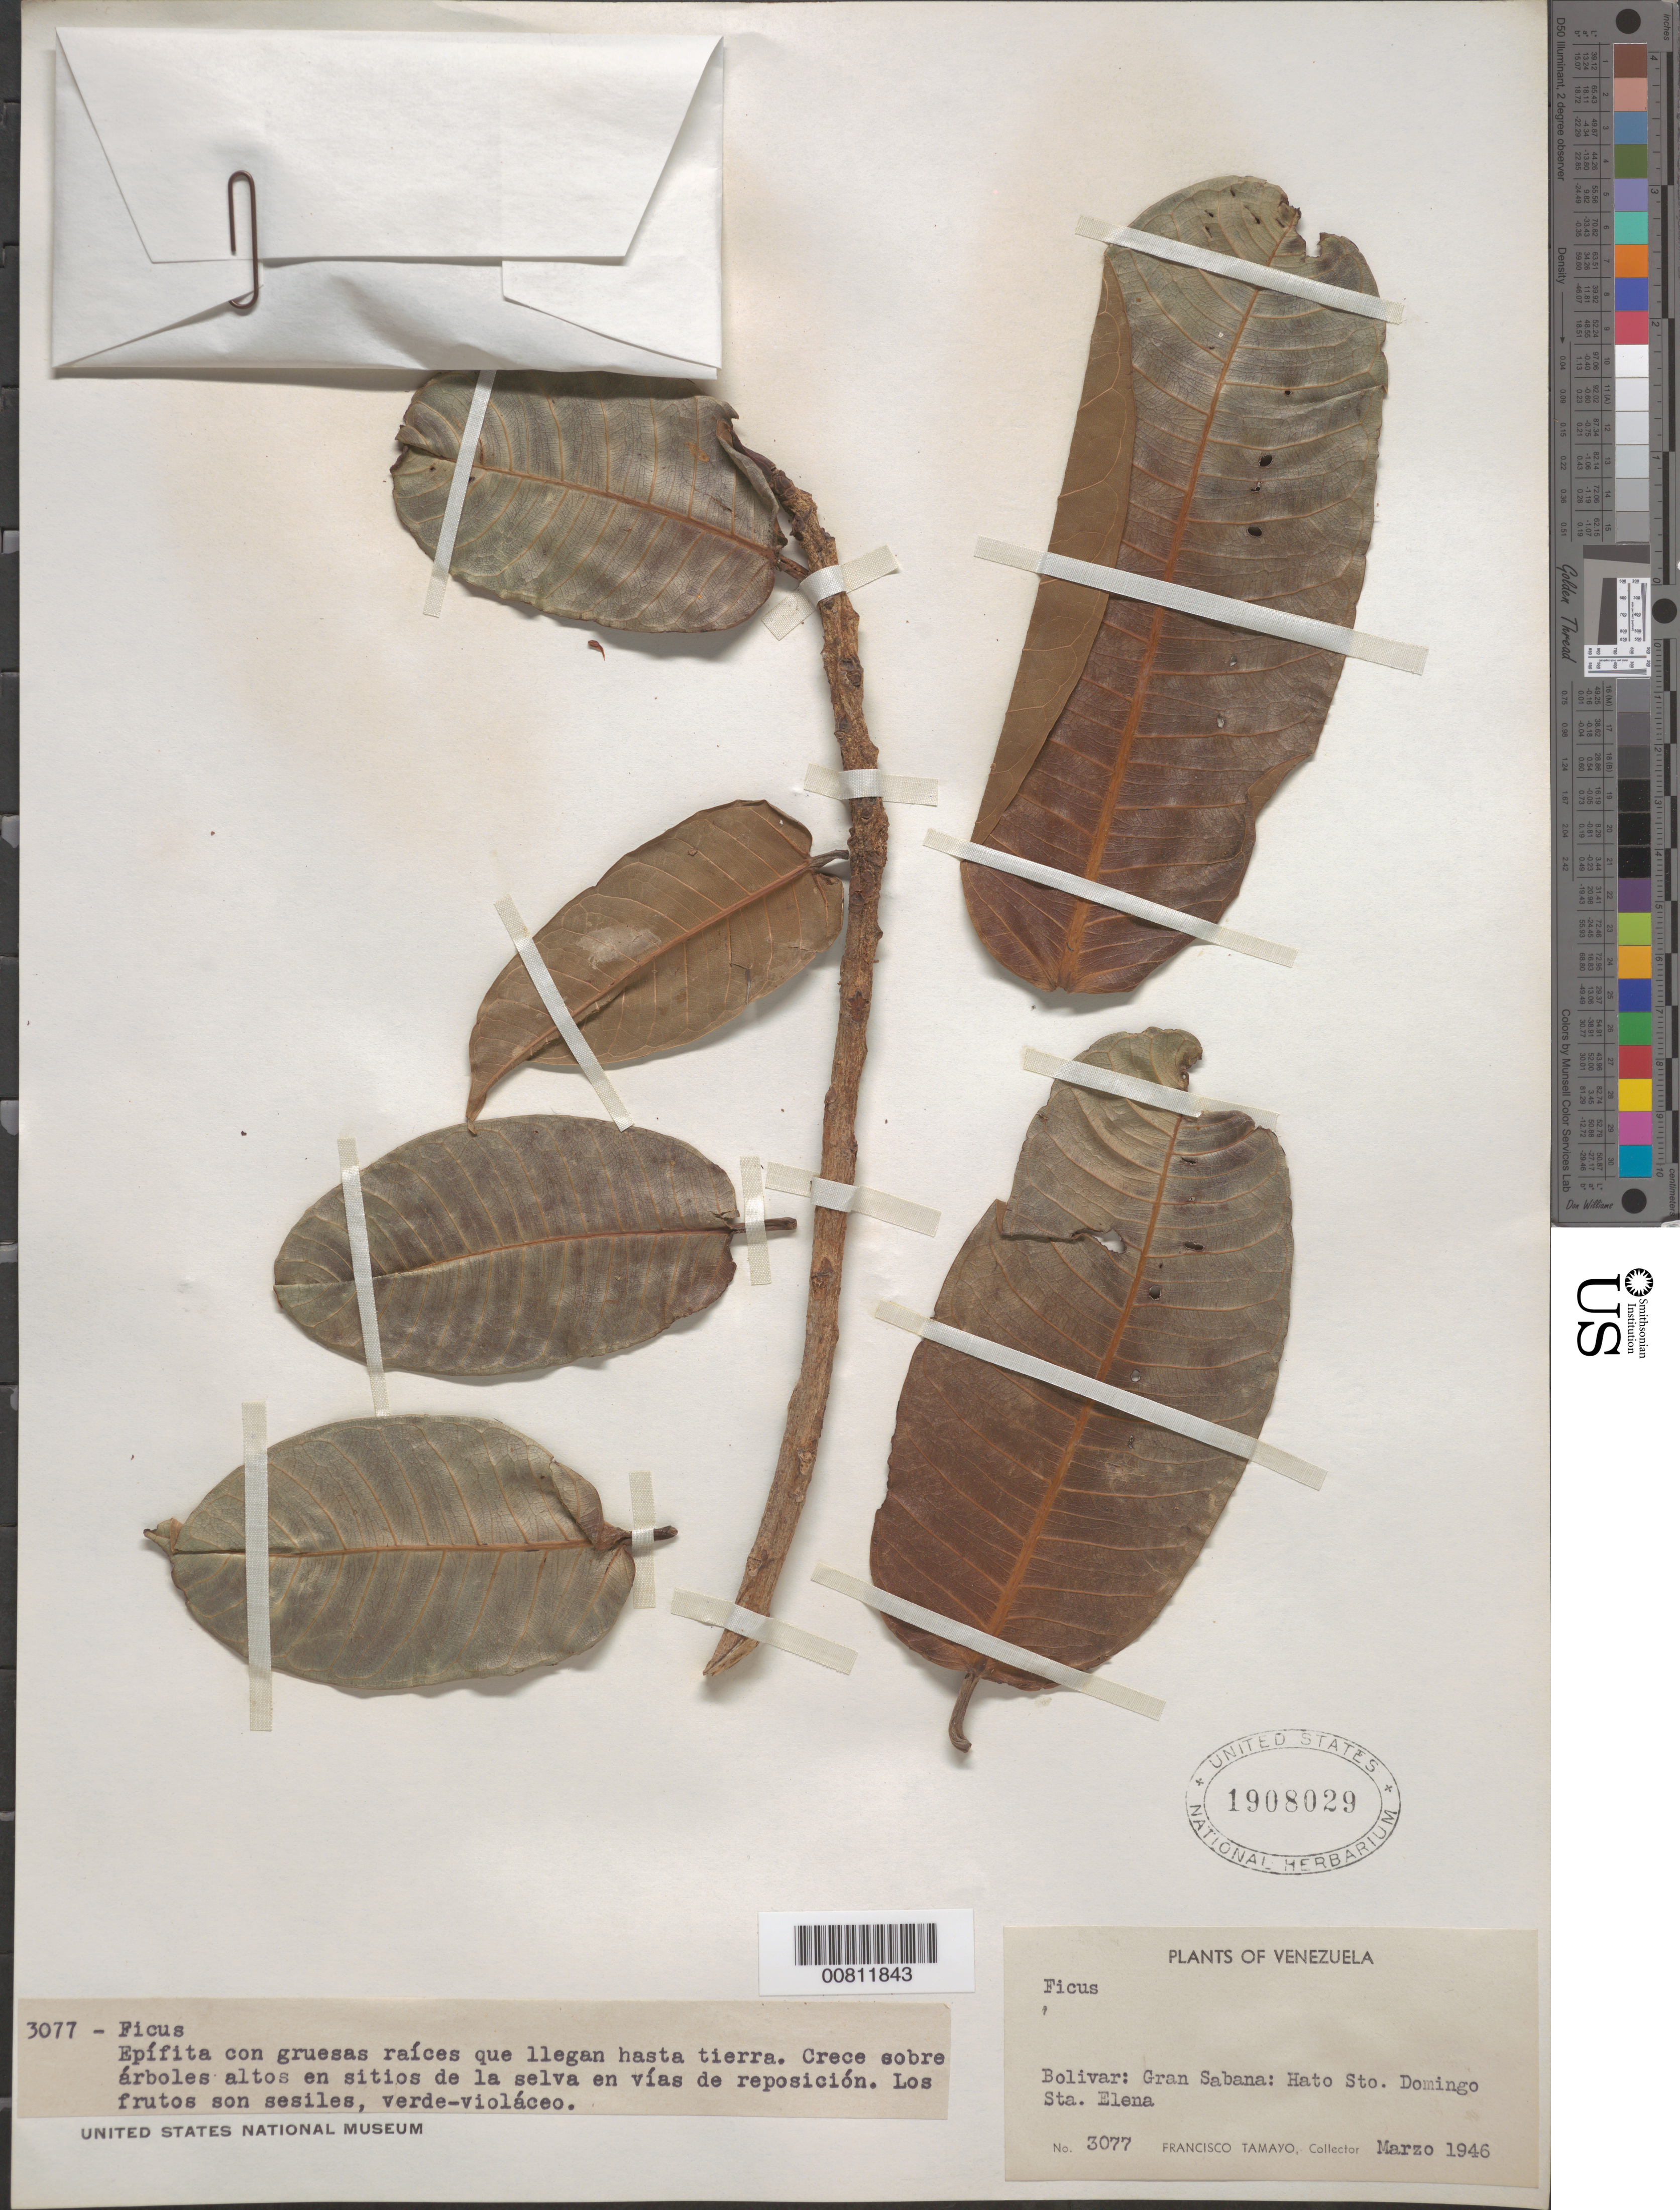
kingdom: Plantae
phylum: Tracheophyta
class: Magnoliopsida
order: Rosales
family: Moraceae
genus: Ficus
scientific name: Ficus sp.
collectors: F. Tamayo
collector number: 3077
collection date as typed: Mar-46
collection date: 1946-03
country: Venezuela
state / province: Bolívar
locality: Gran Sabana, Sta. Elena, Hato Sto. Domingo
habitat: Sobre árboles altos en sitios de la selva en vías de reposición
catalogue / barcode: US 1908029